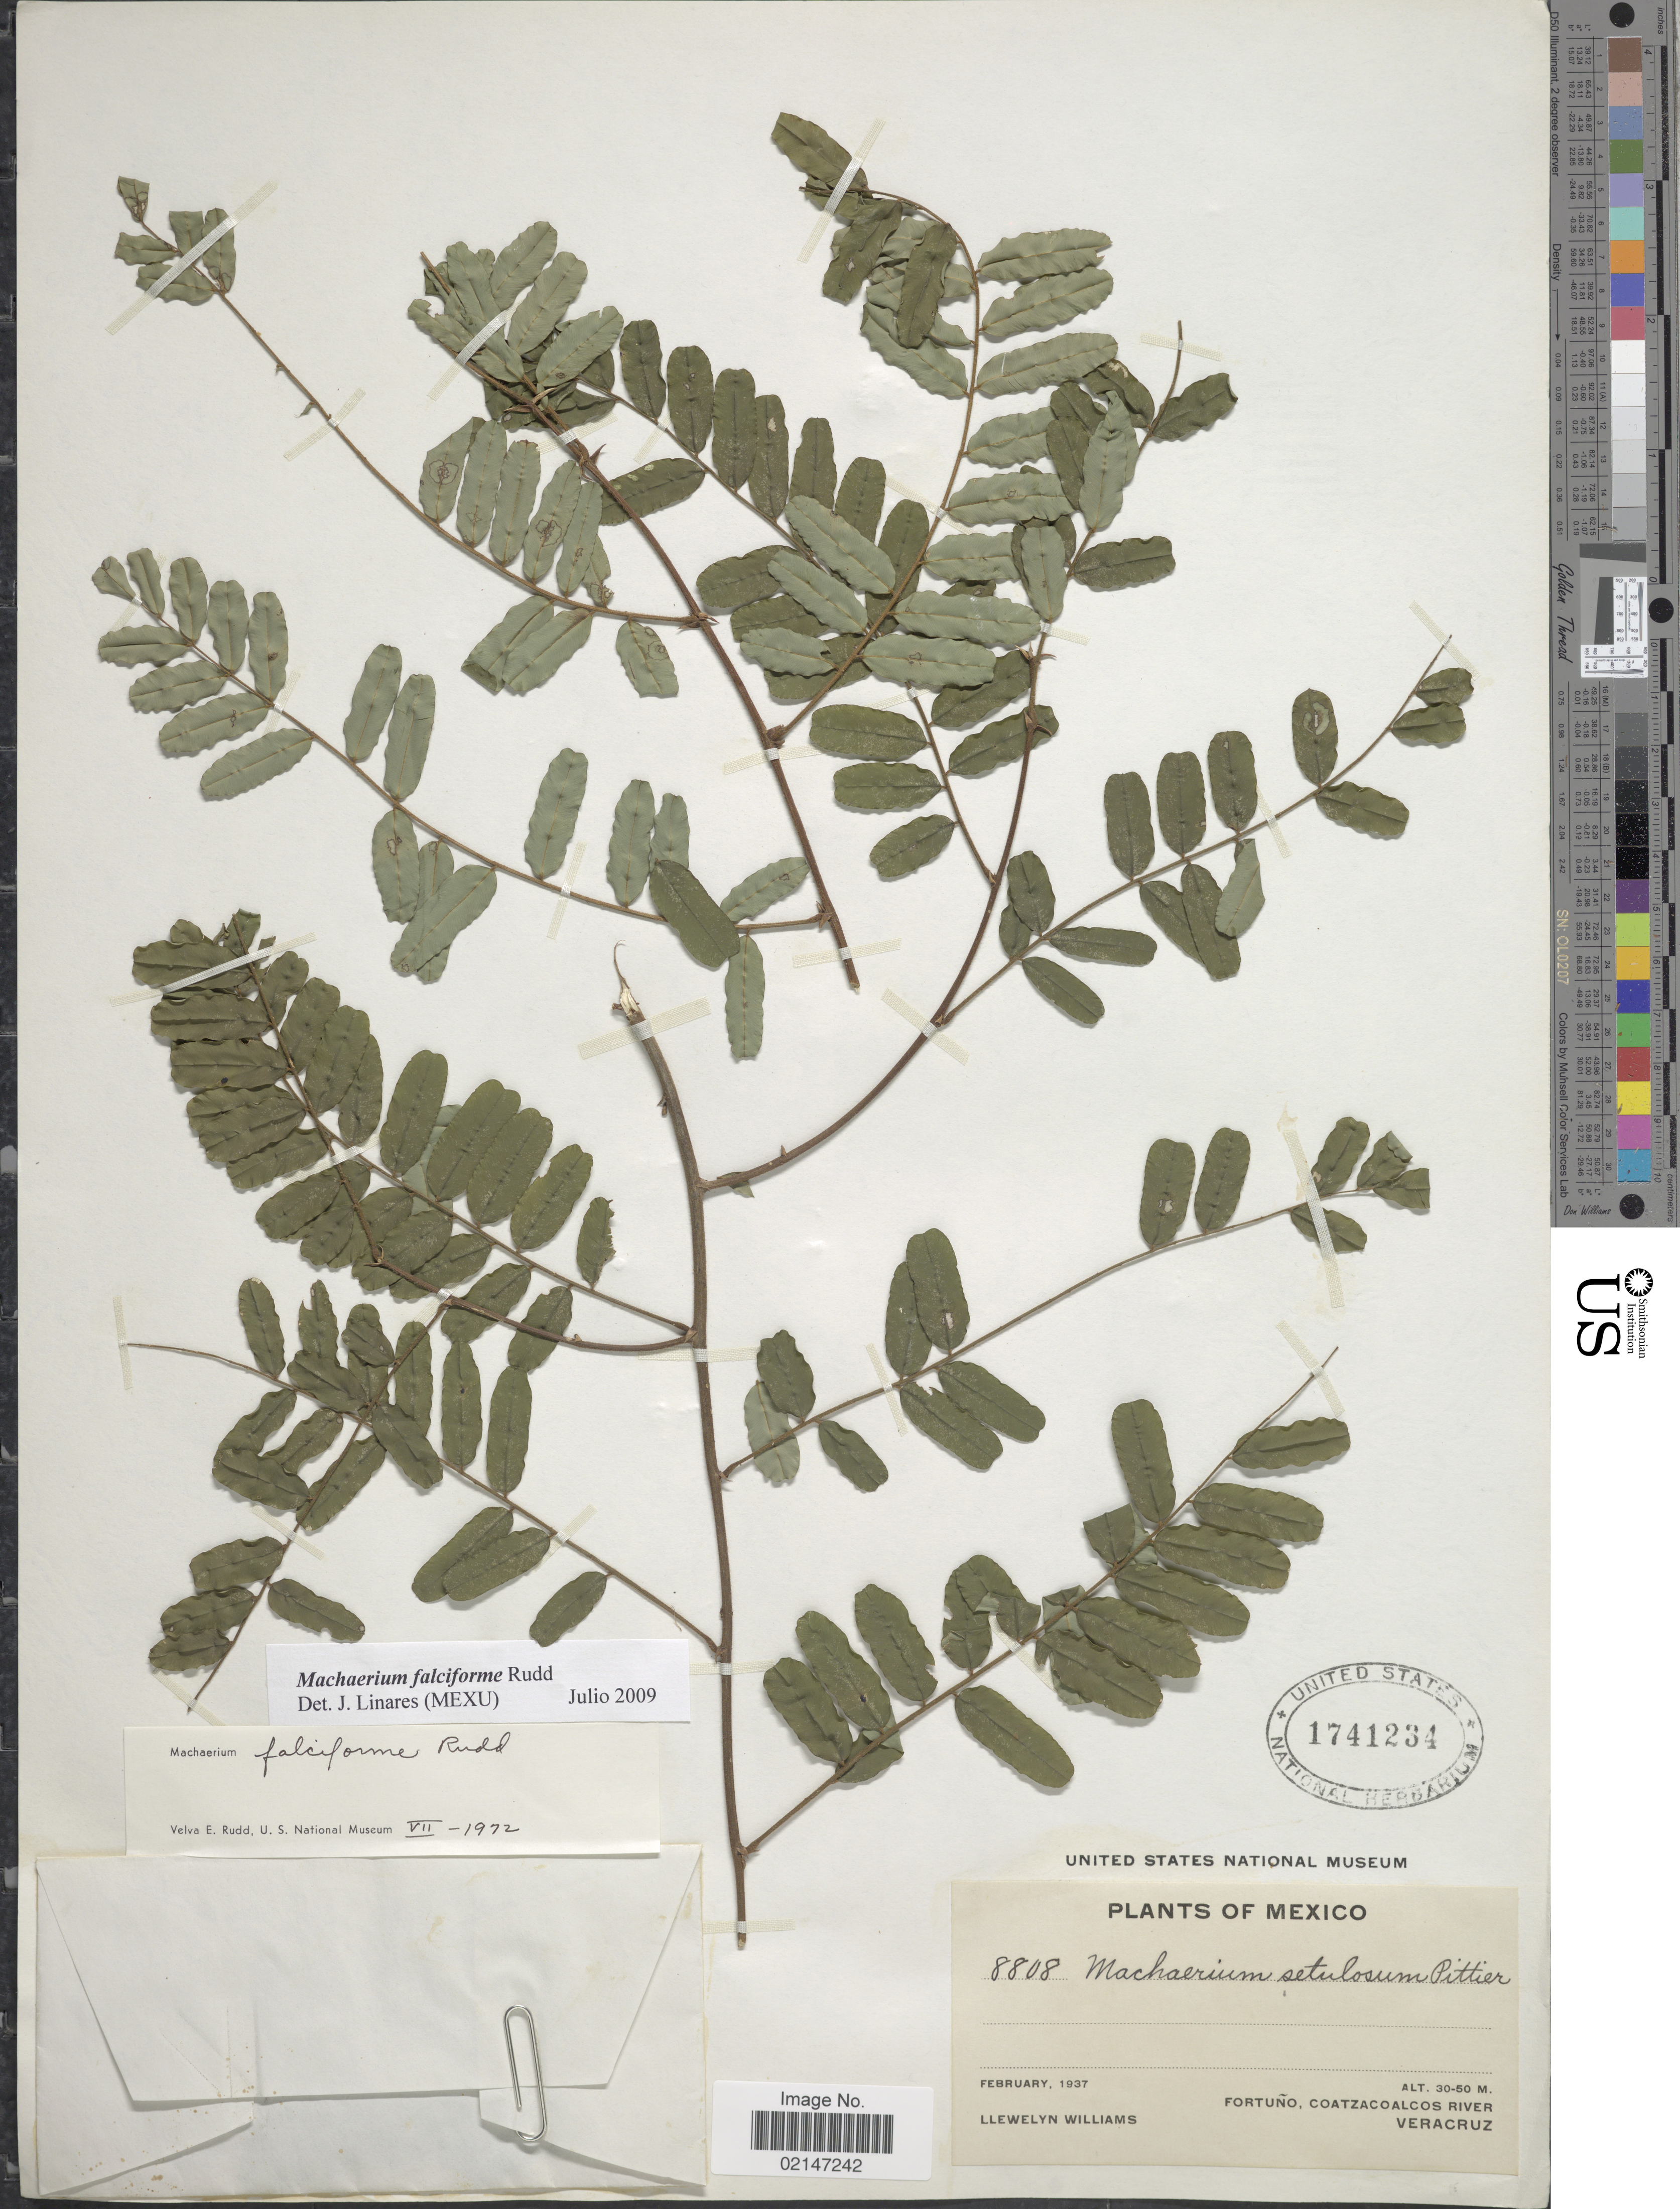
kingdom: Plantae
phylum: Tracheophyta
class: Magnoliopsida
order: Fabales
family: Fabaceae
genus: Machaerium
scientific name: Machaerium falciforme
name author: Rudd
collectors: Ll. Williams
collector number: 8808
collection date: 1937-02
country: Mexico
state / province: Veracruz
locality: Fortuño, Coatzacoalcos River, Veracruz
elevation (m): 30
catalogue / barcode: US 1741234